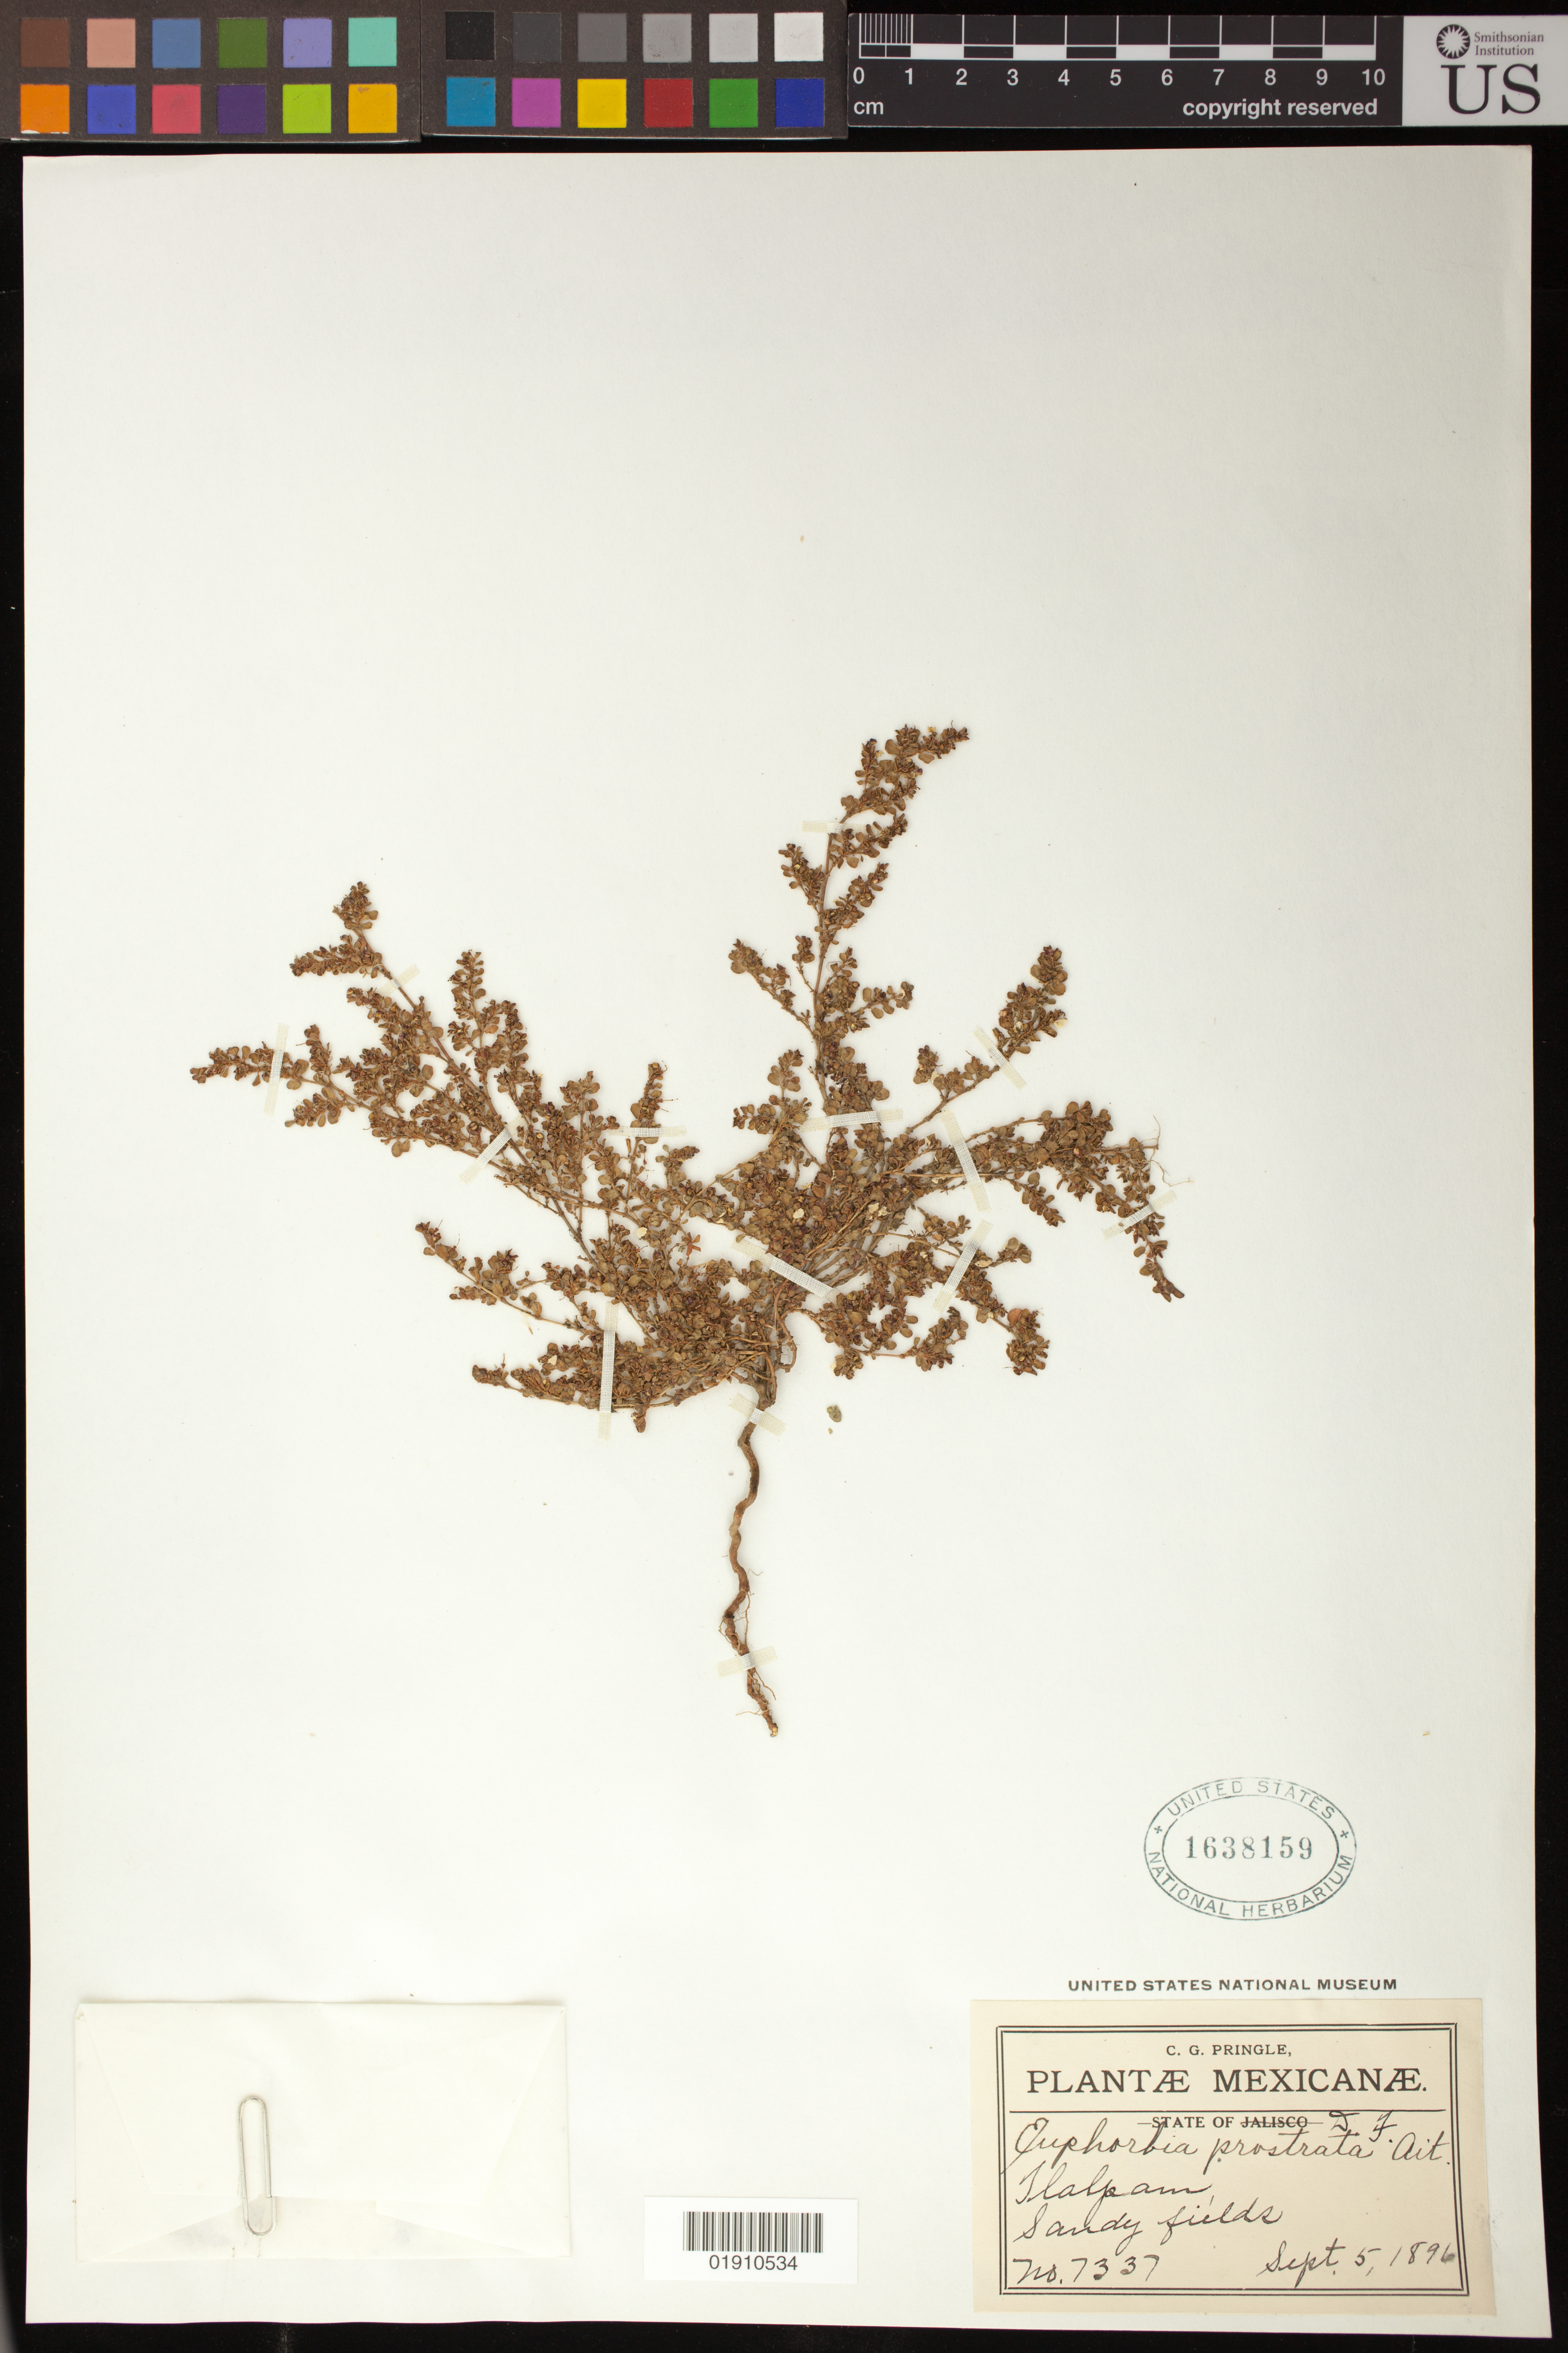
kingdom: Plantae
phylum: Tracheophyta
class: Magnoliopsida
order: Malpighiales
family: Euphorbiaceae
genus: Euphorbia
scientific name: Euphorbia prostrata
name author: Aiton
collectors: C. G. Pringle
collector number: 7337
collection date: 1896-09-05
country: Mexico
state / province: Distrito Federal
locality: Tlalpam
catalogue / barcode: US 1638159